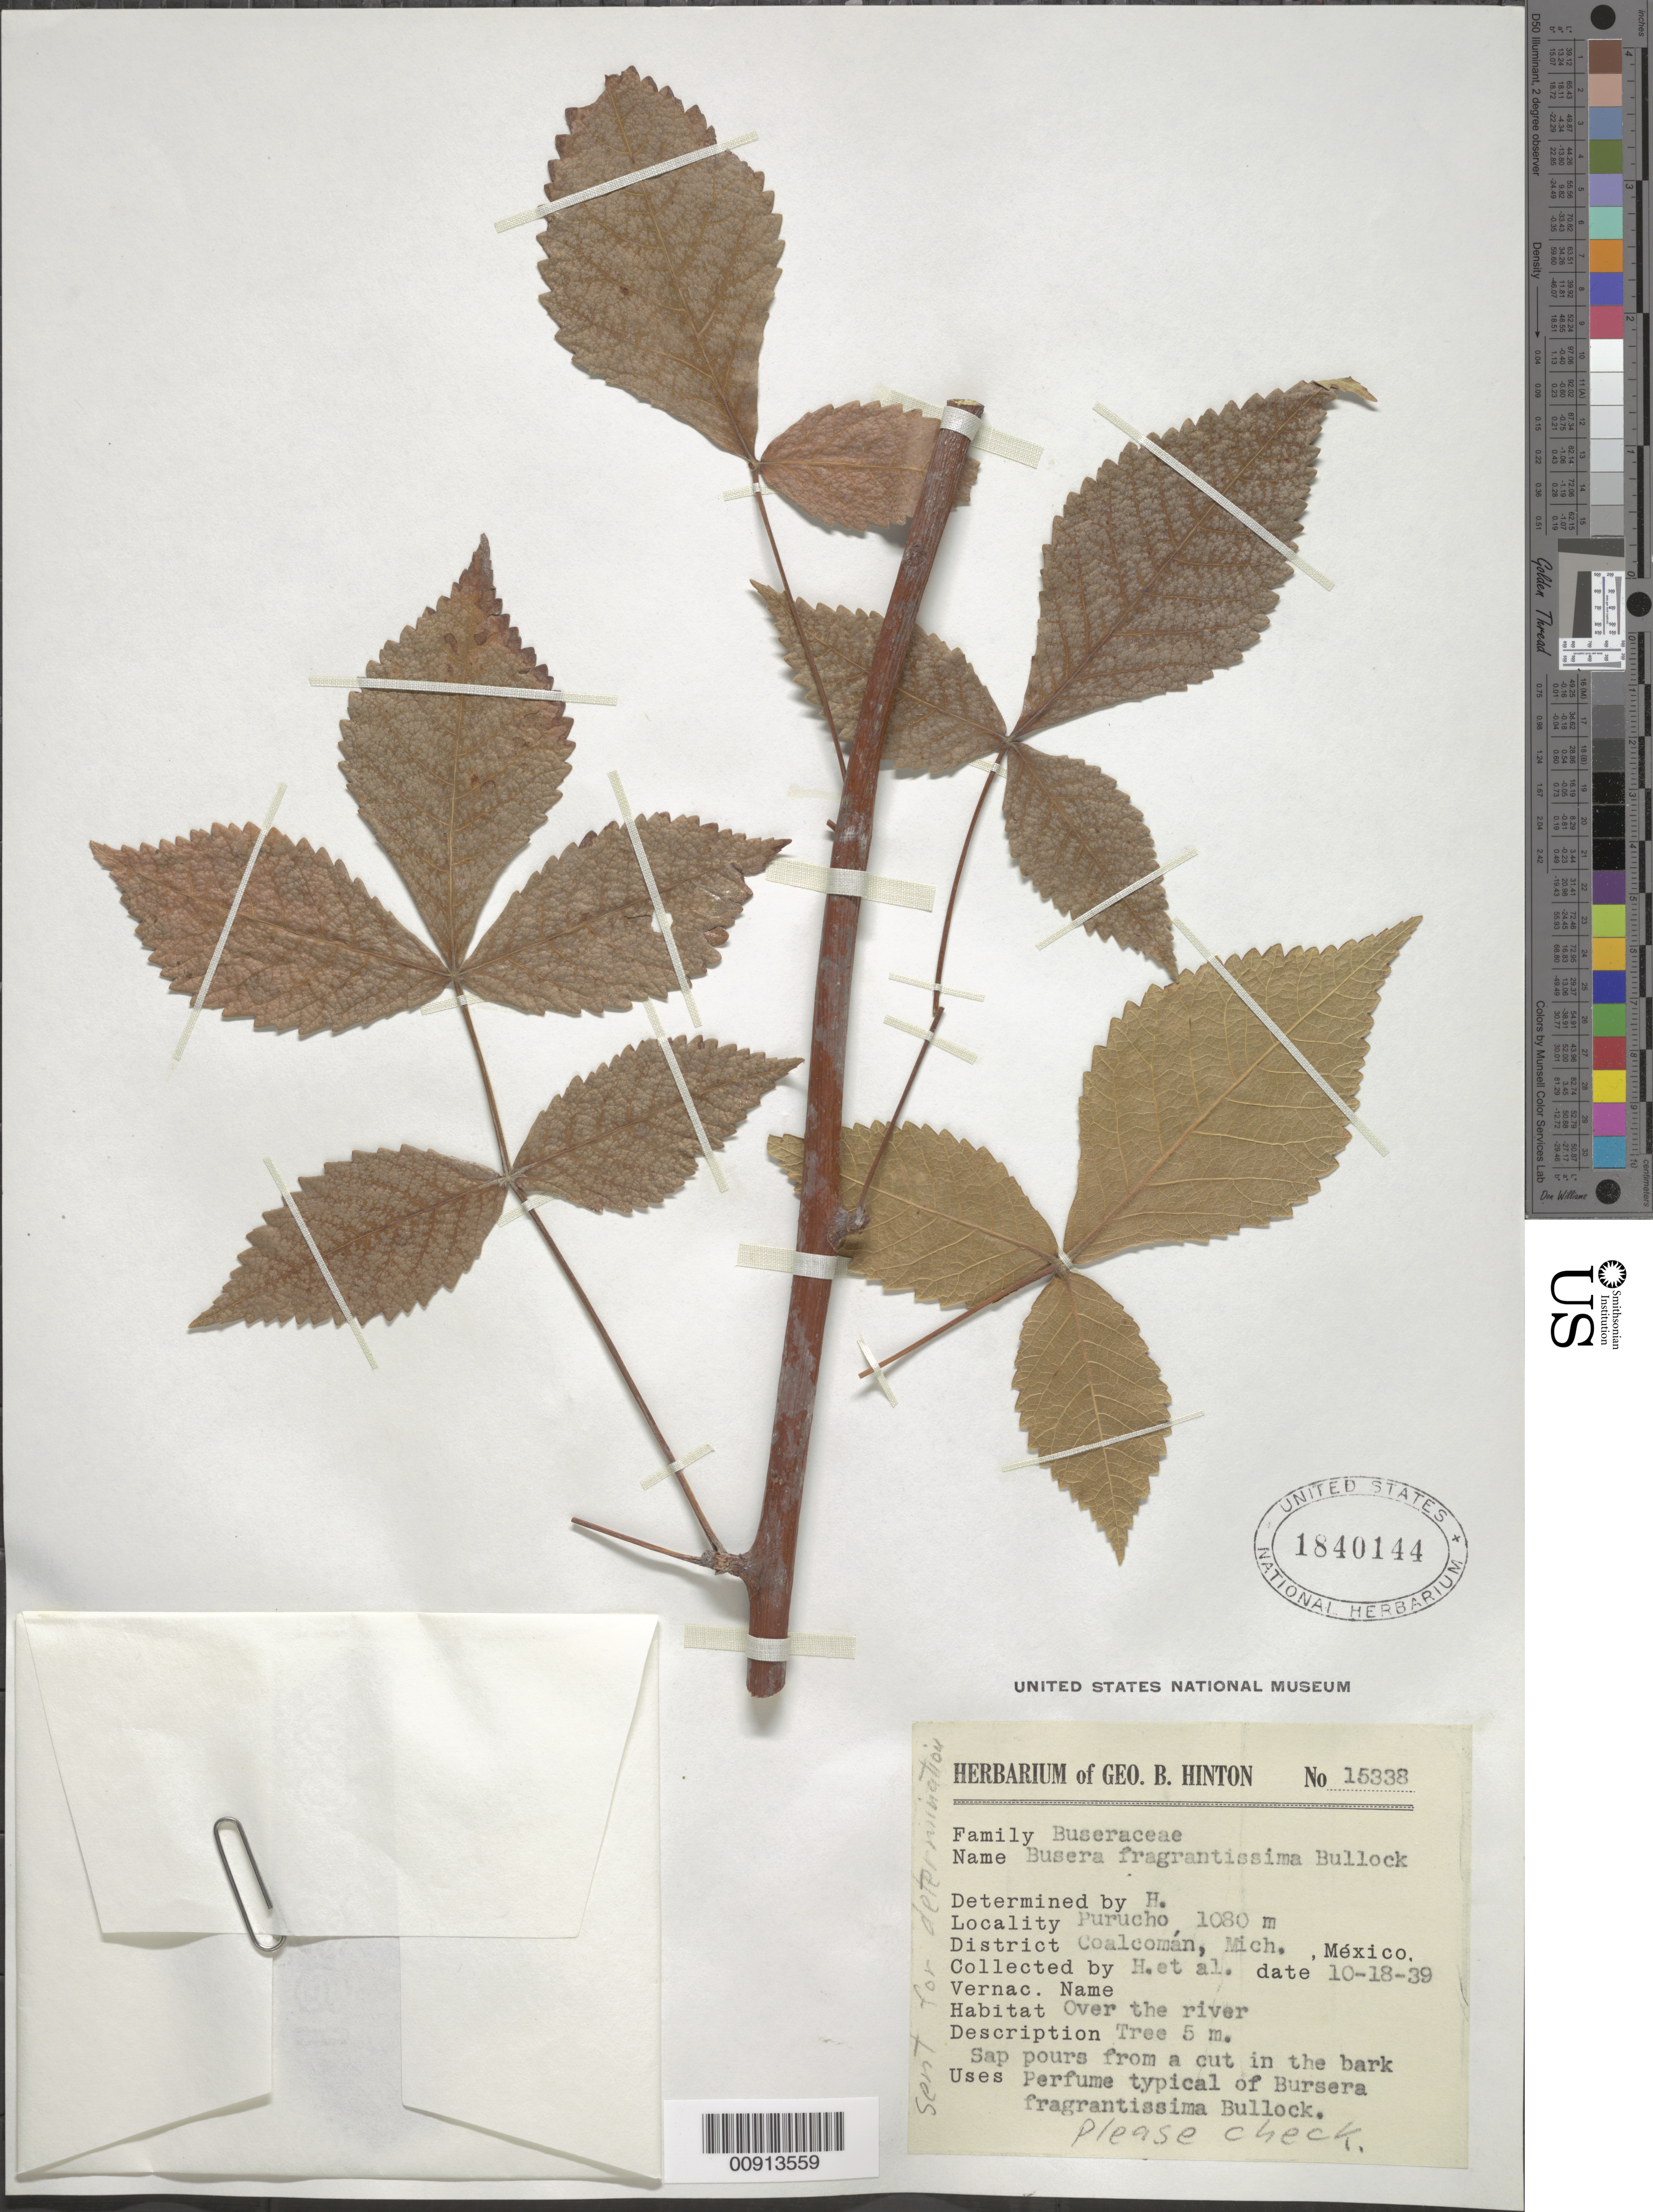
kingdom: Plantae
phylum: Tracheophyta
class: Magnoliopsida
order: Sapindales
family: Burseraceae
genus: Bursera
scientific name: Bursera fragrantissima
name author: Bullock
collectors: G. B. Hinton & et al.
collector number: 15338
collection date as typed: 18 Oct 1939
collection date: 1939-10-18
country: Mexico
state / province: Michoacán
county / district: Coalcomán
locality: Purucho, District Coalcomán, Michoacán.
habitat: Over the river.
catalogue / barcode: US 1840144